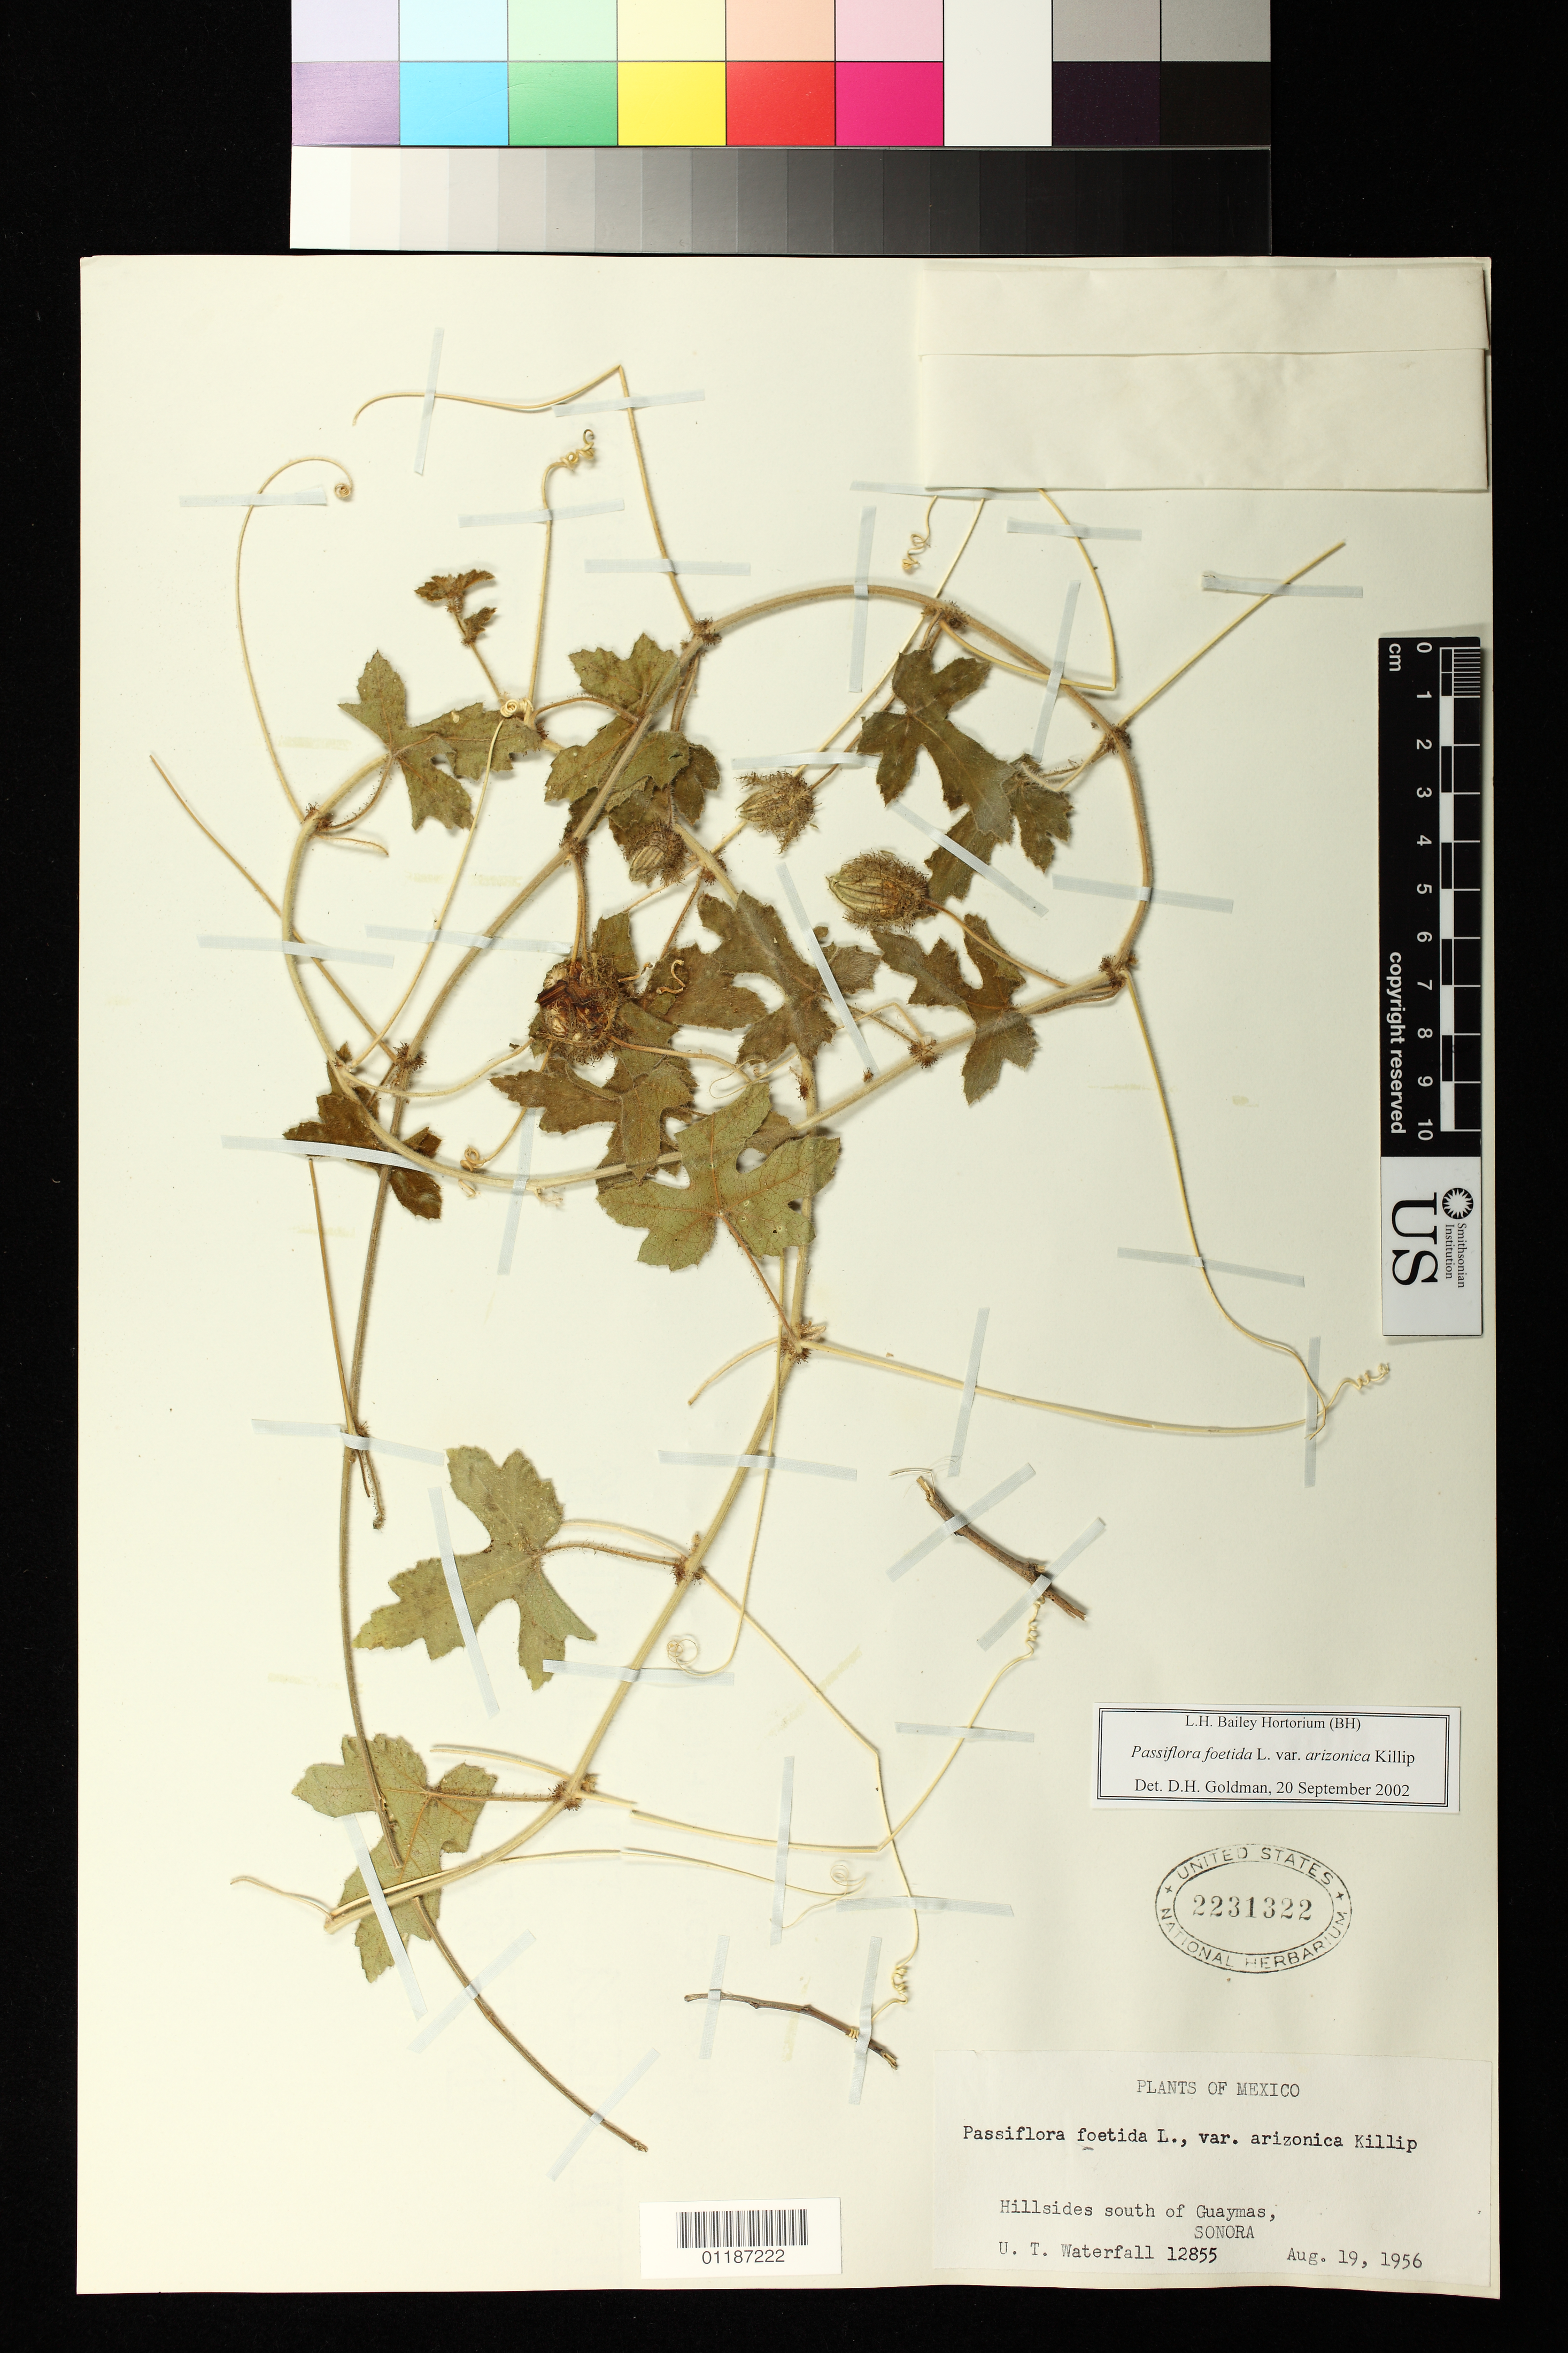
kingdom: Plantae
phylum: Tracheophyta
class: Magnoliopsida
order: Malpighiales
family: Passifloraceae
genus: Passiflora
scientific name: Passiflora arizonica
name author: (Killip) D.H. Goldman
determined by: Svoboda, Harlan T., (NA), US Department of Agriculture (UNITED STATES)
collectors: U. T. Waterfall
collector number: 12855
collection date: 1956-08-19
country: Mexico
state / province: Sonora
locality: Hillsides S of Guaymas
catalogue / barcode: US 2231322